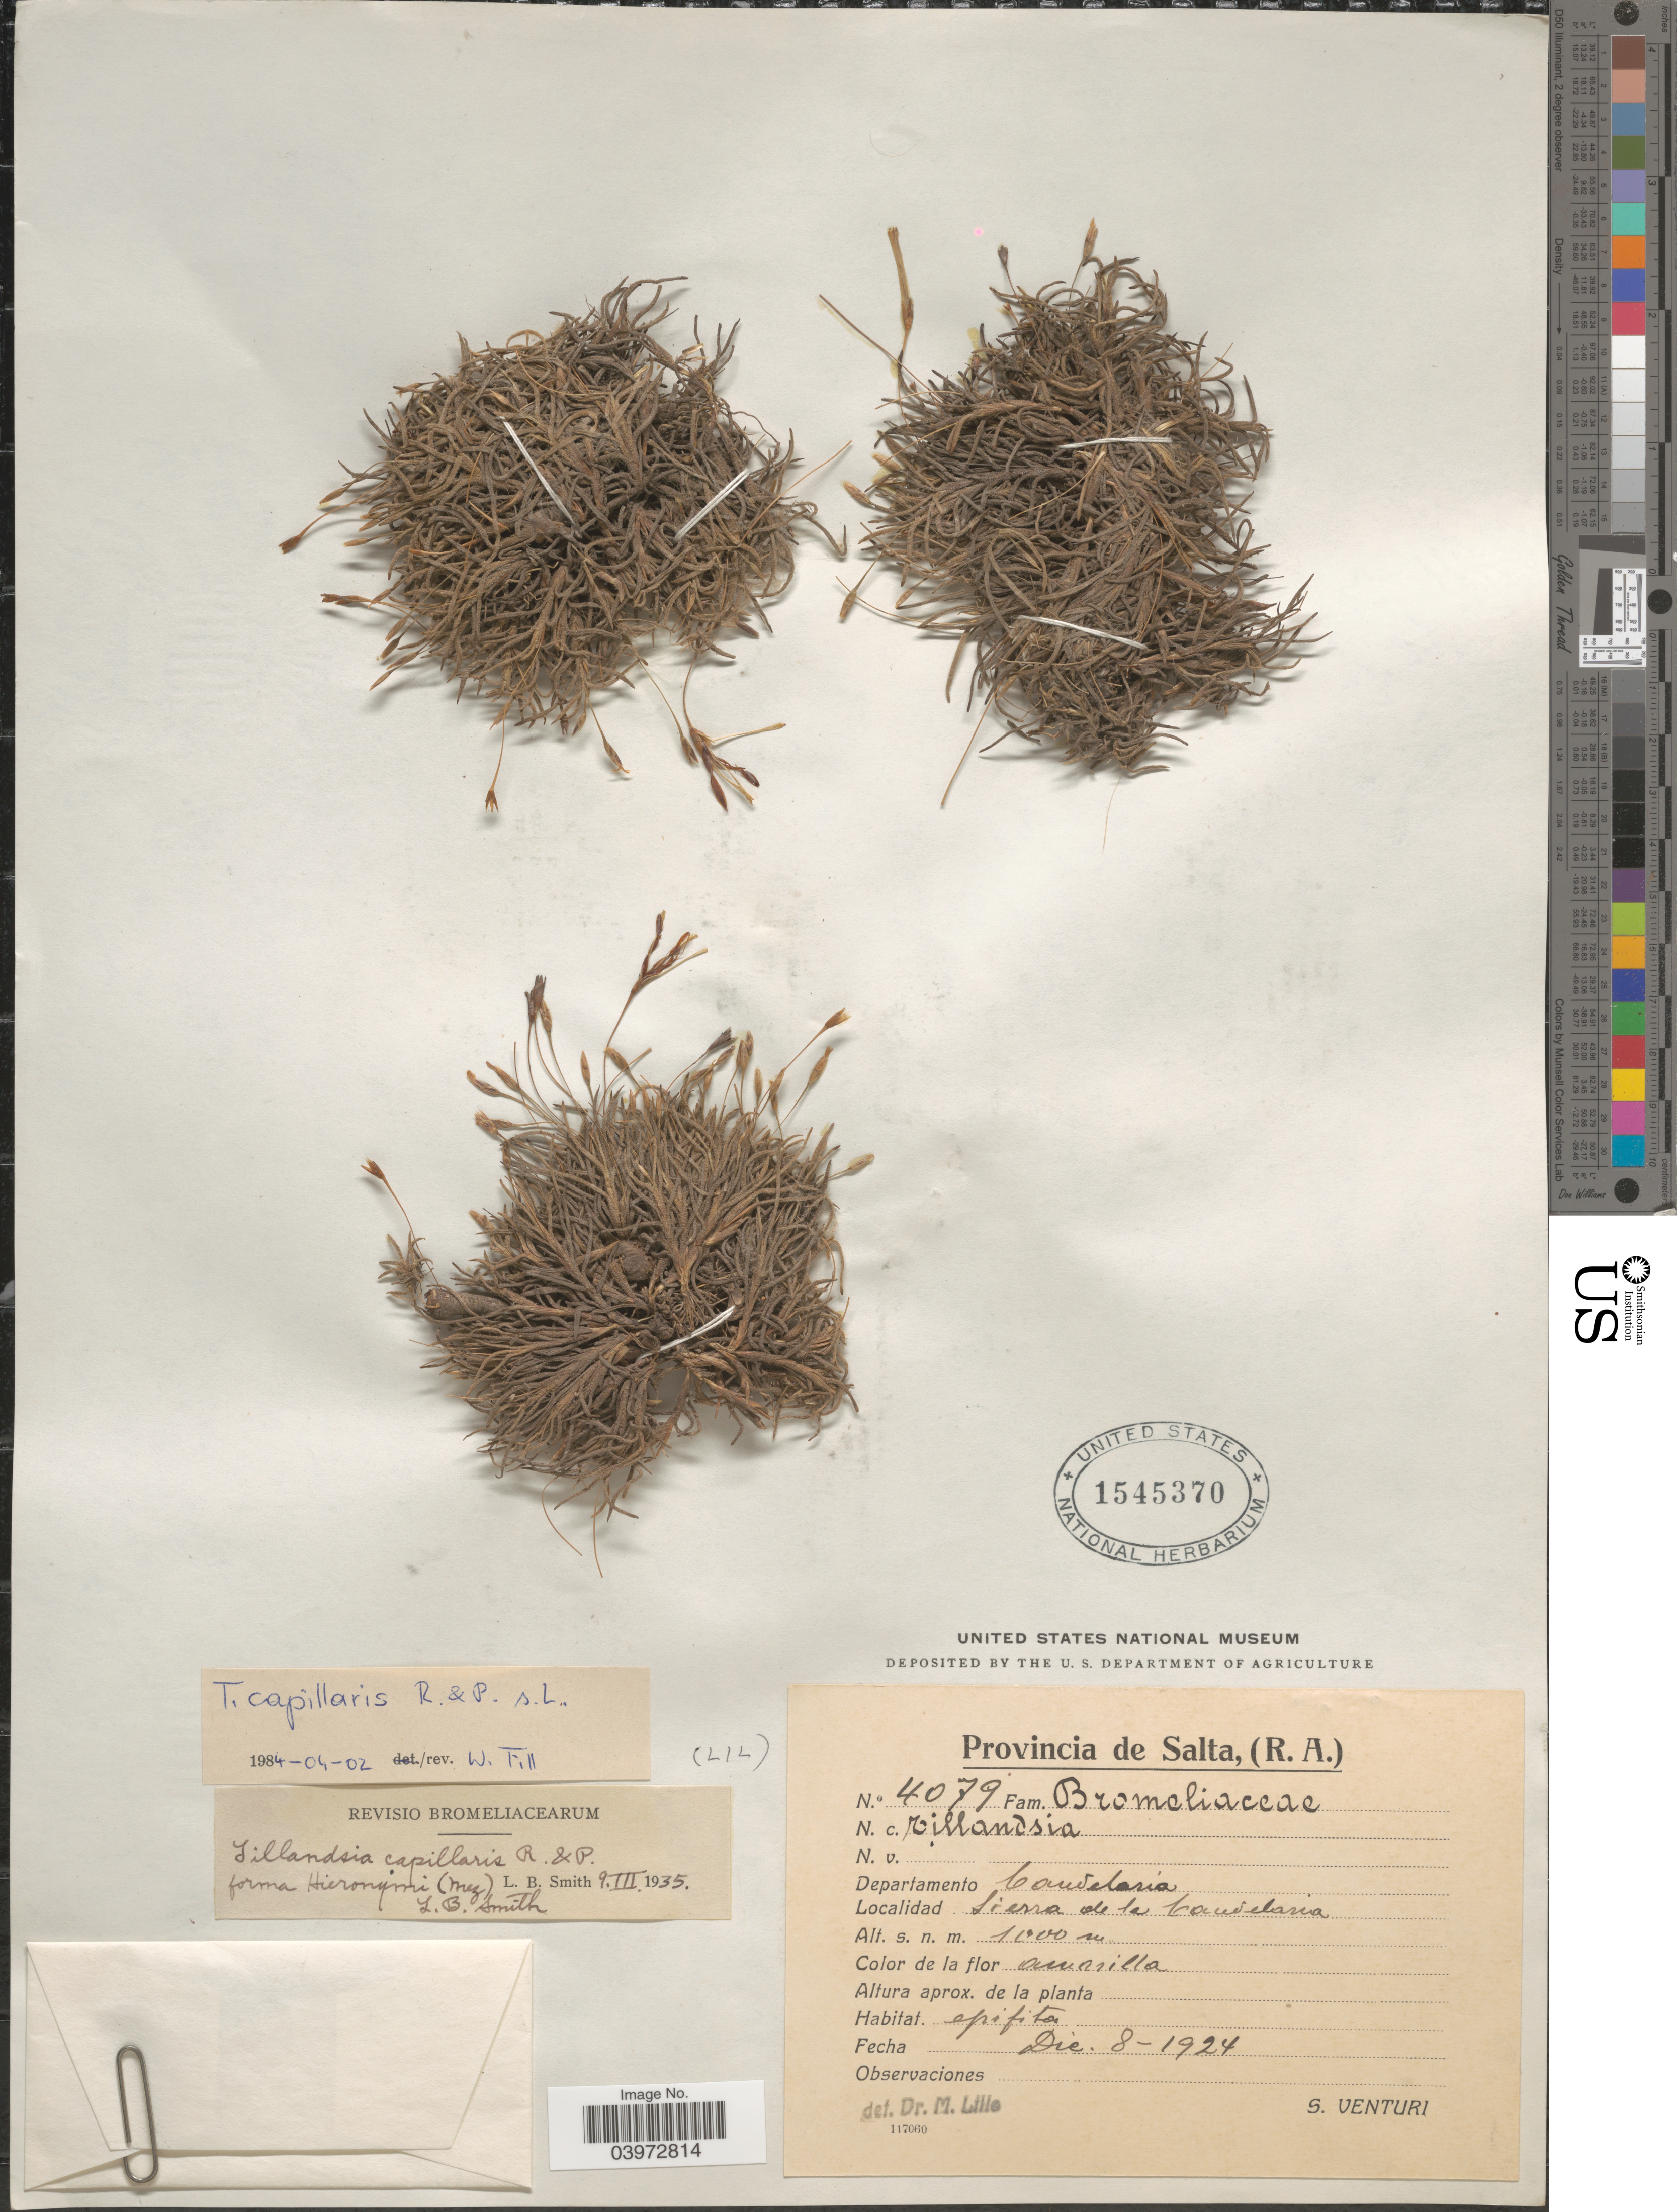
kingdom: Plantae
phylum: Tracheophyta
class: Liliopsida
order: Poales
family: Bromeliaceae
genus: Tillandsia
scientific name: Tillandsia capillaris f. hieronymii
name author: (Mez) L.B. Sm.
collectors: S. Venturi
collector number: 4079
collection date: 1924-12-08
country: Argentina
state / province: Salta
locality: Departamento Candelaria. Sierra de la Candelaria.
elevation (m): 1000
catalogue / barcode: US 1545370